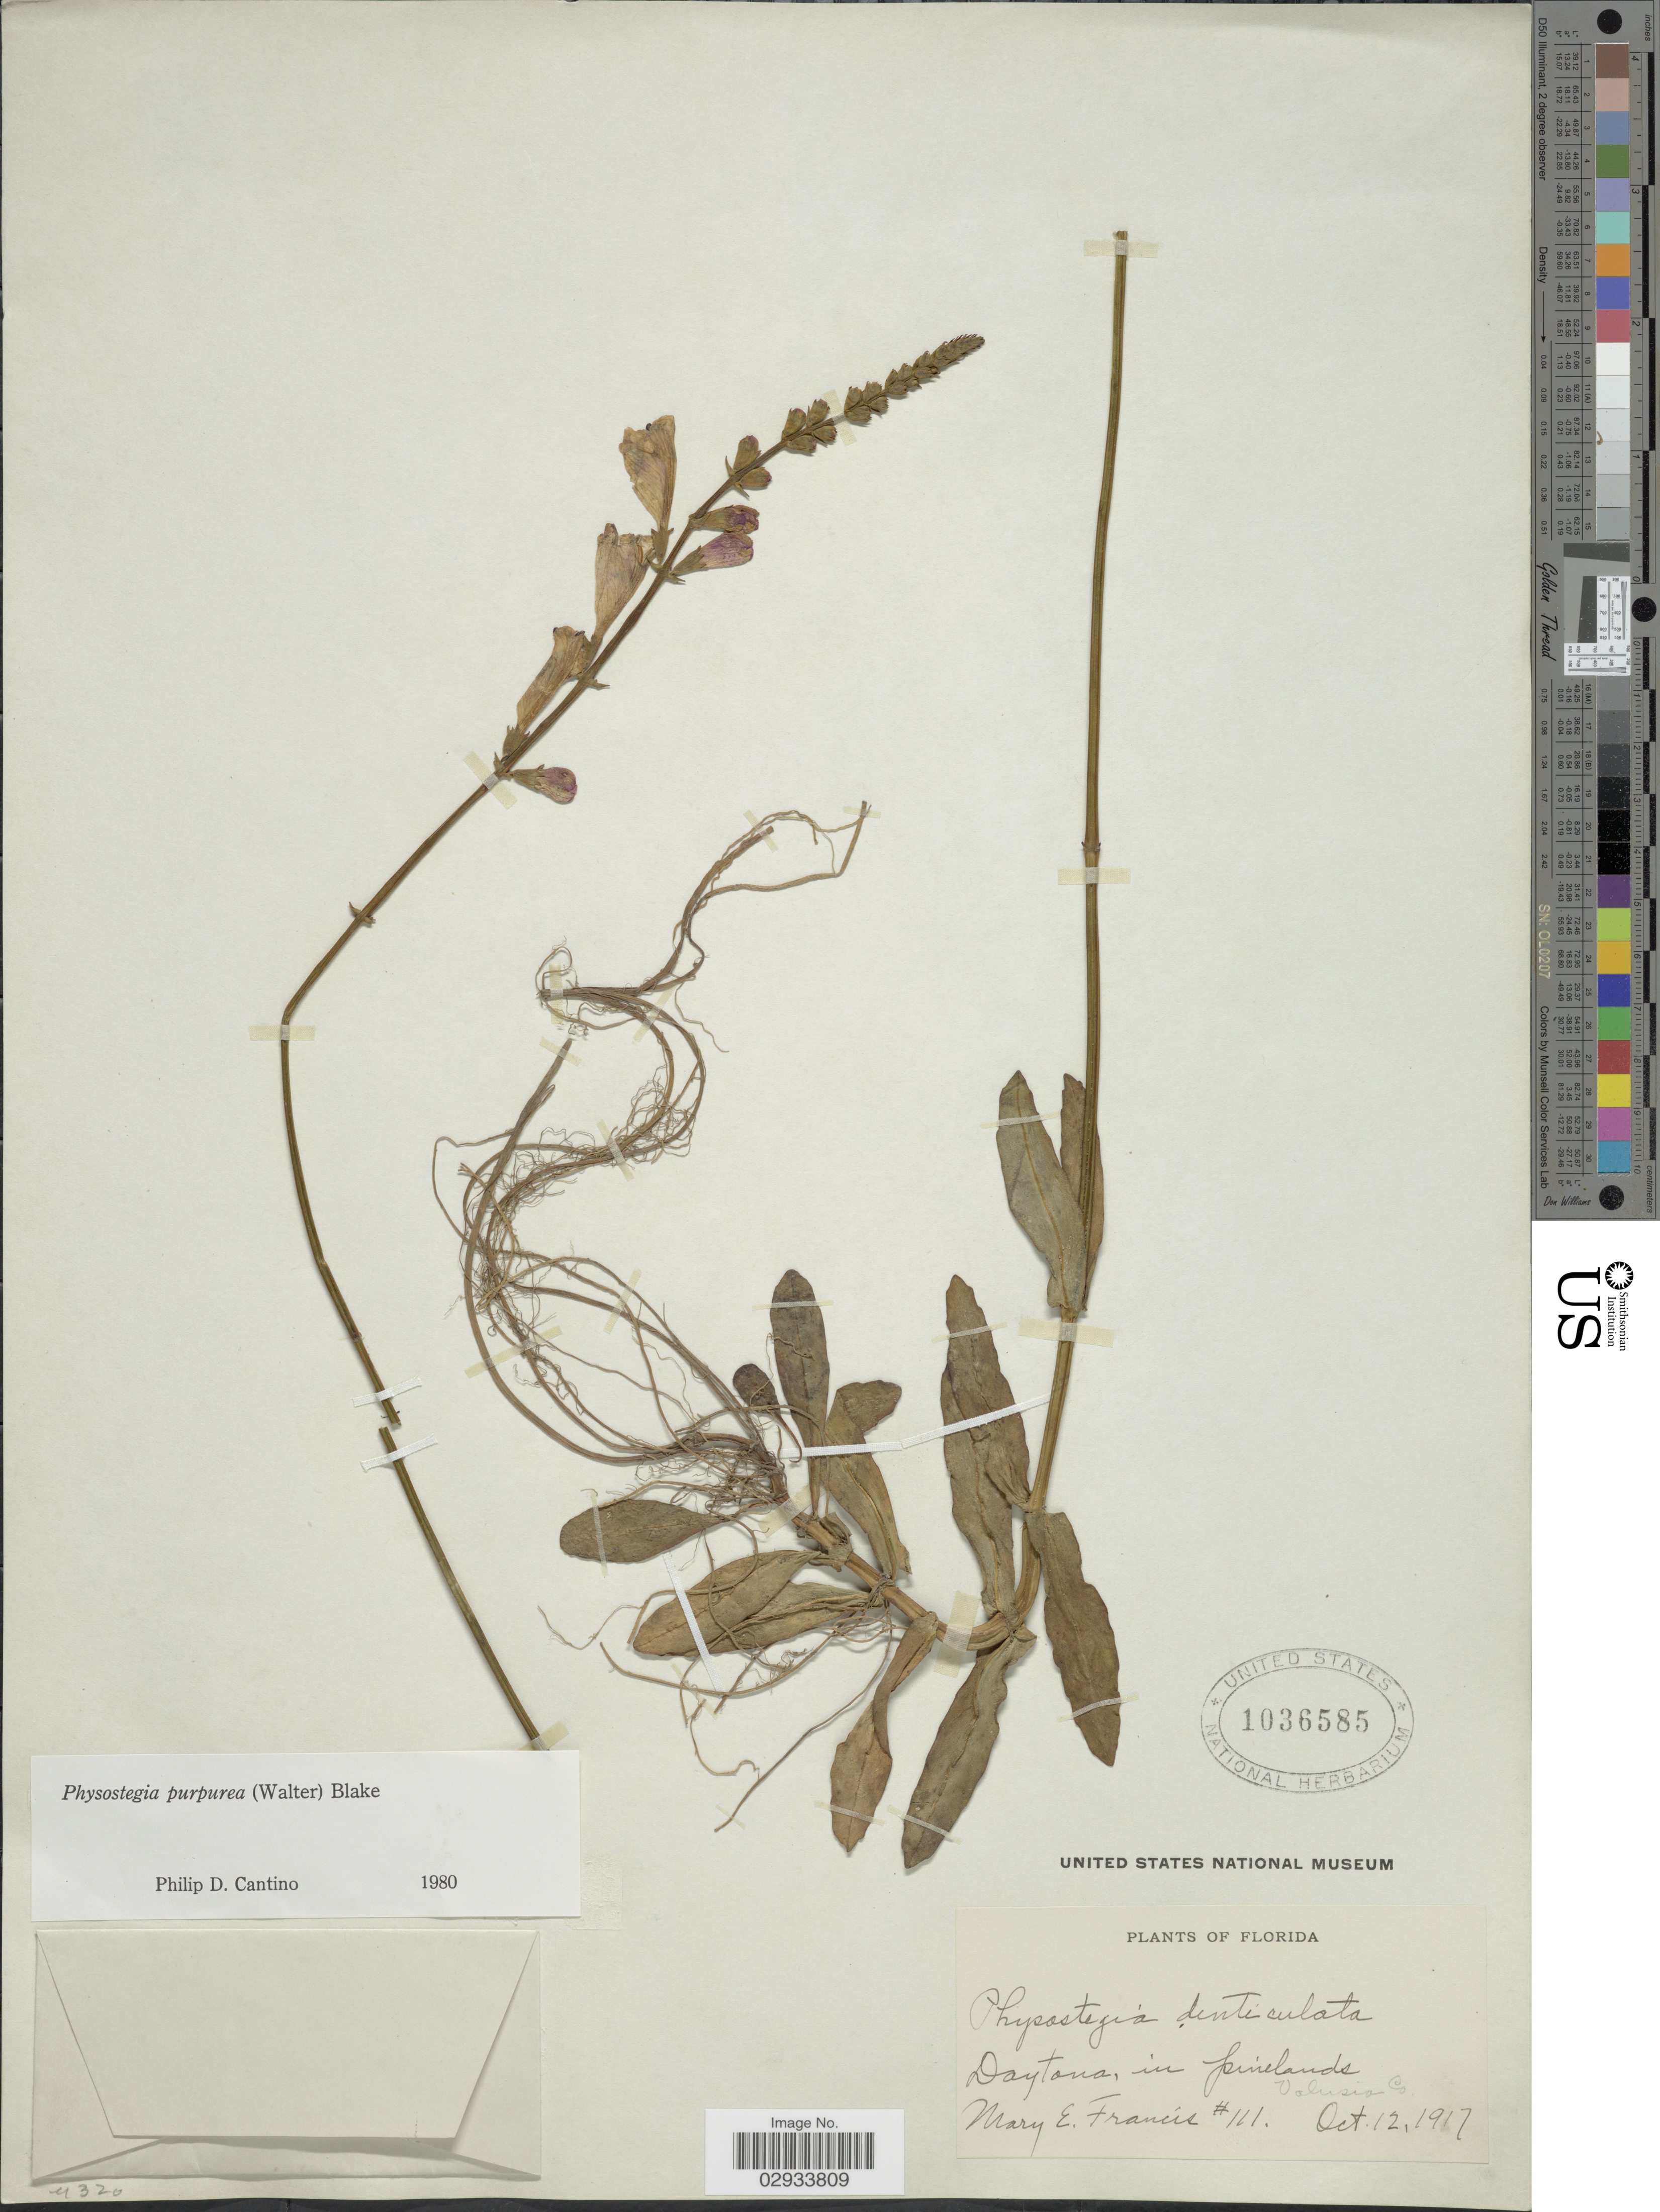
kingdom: Plantae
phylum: Tracheophyta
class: Magnoliopsida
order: Lamiales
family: Lamiaceae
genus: Physostegia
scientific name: Physostegia purpurea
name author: (Walter) Blake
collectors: M. E. Francis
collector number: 111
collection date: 1917-10-12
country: United States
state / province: Florida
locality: Daytona, in pinelands, Volusia Co.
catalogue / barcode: US 1036585